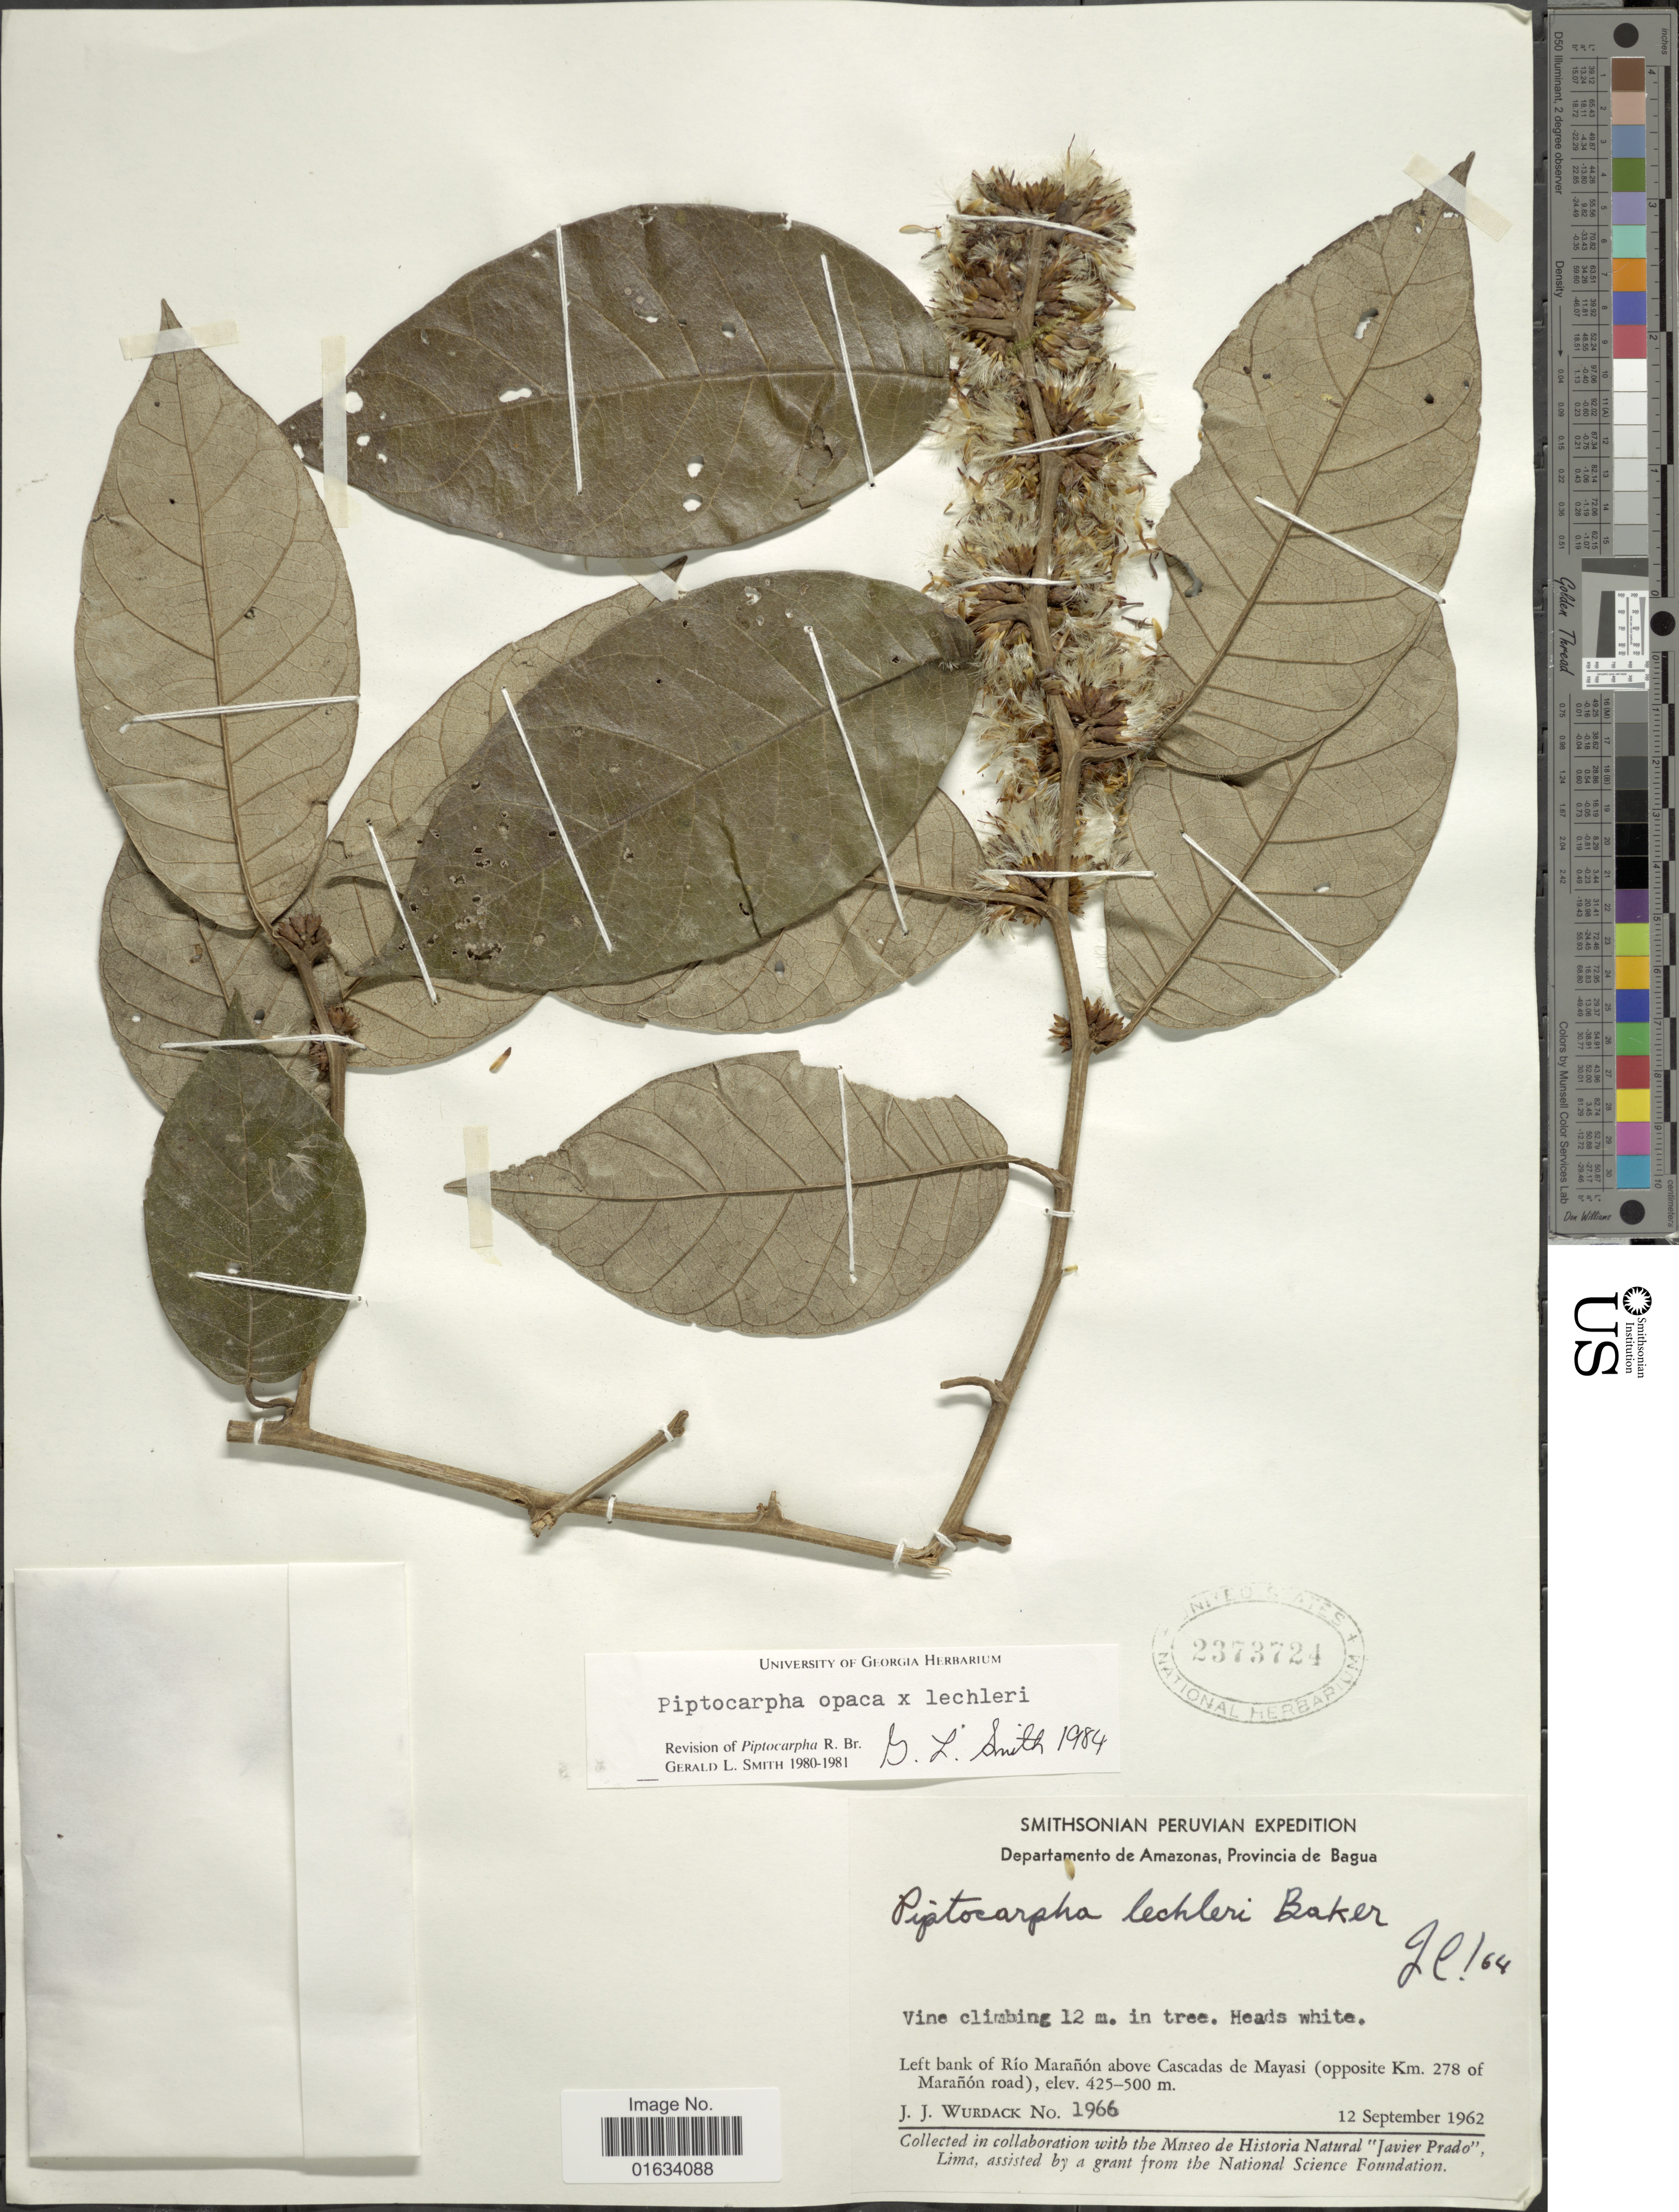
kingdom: Plantae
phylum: Tracheophyta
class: Magnoliopsida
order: Asterales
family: Asteraceae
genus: Piptocarpha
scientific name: Piptocarpha opaca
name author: (Benth.) Baker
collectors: J. J. Wurdack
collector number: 1966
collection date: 1962-09-12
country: Peru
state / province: Amazonas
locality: Departamento de Amazonas, Provincia de Bagua. Left bank of Rio Marañon above Cascadas de Mayasi (opposite Km. 278 of Marañon road)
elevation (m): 425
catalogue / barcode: US 2373724